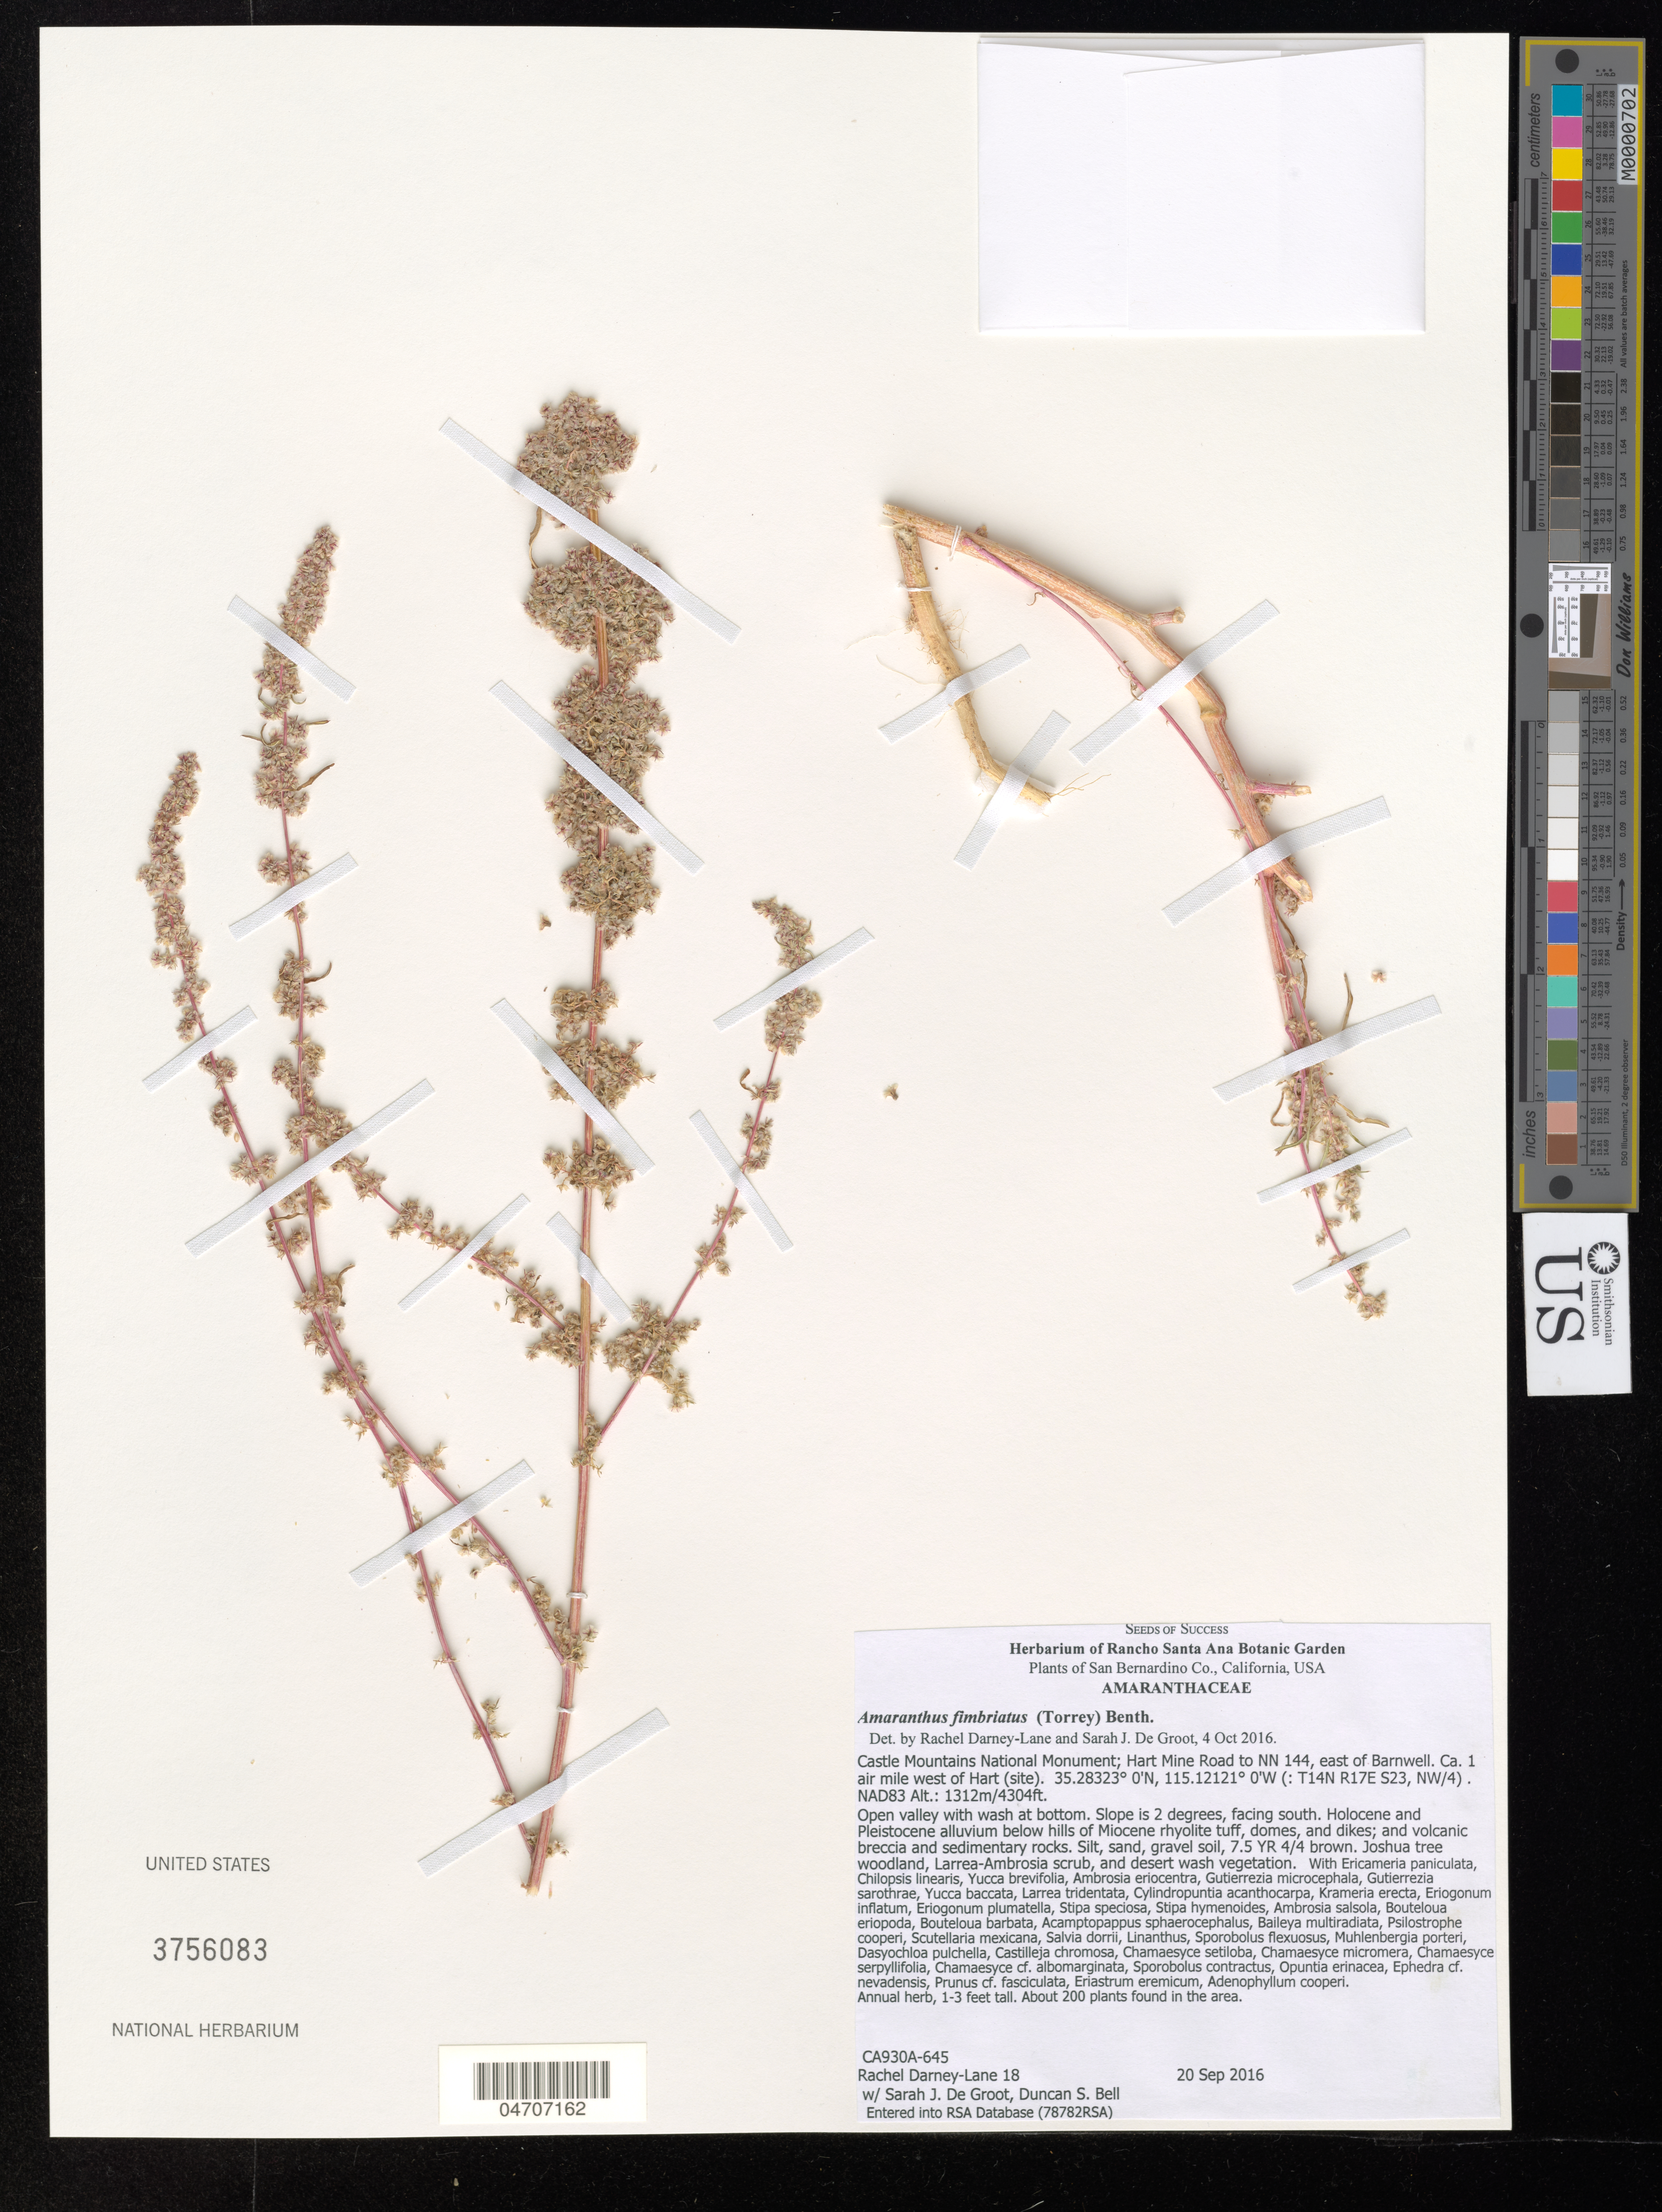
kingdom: Plantae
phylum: Tracheophyta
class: Magnoliopsida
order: Caryophyllales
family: Amaranthaceae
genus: Amaranthus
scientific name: Amaranthus fimbriatus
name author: (Torr.) Benth. ex S. Watson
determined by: Darney-Lane, Rachel; Groot, Sarah J.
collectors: R. Darney-Lane, S. De Groot & D. S. Bell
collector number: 18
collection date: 2016-09-20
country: United States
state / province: California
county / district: San Bernardino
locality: San Bernardino Co. Castle Mountains National Monument; Hart Mine Road to NN 144, east of Barnwell. Ca. 1 air mile west of Hart (site). (: T14N R17E S23, NW/4). NAD83.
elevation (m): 1312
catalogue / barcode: US 3756083